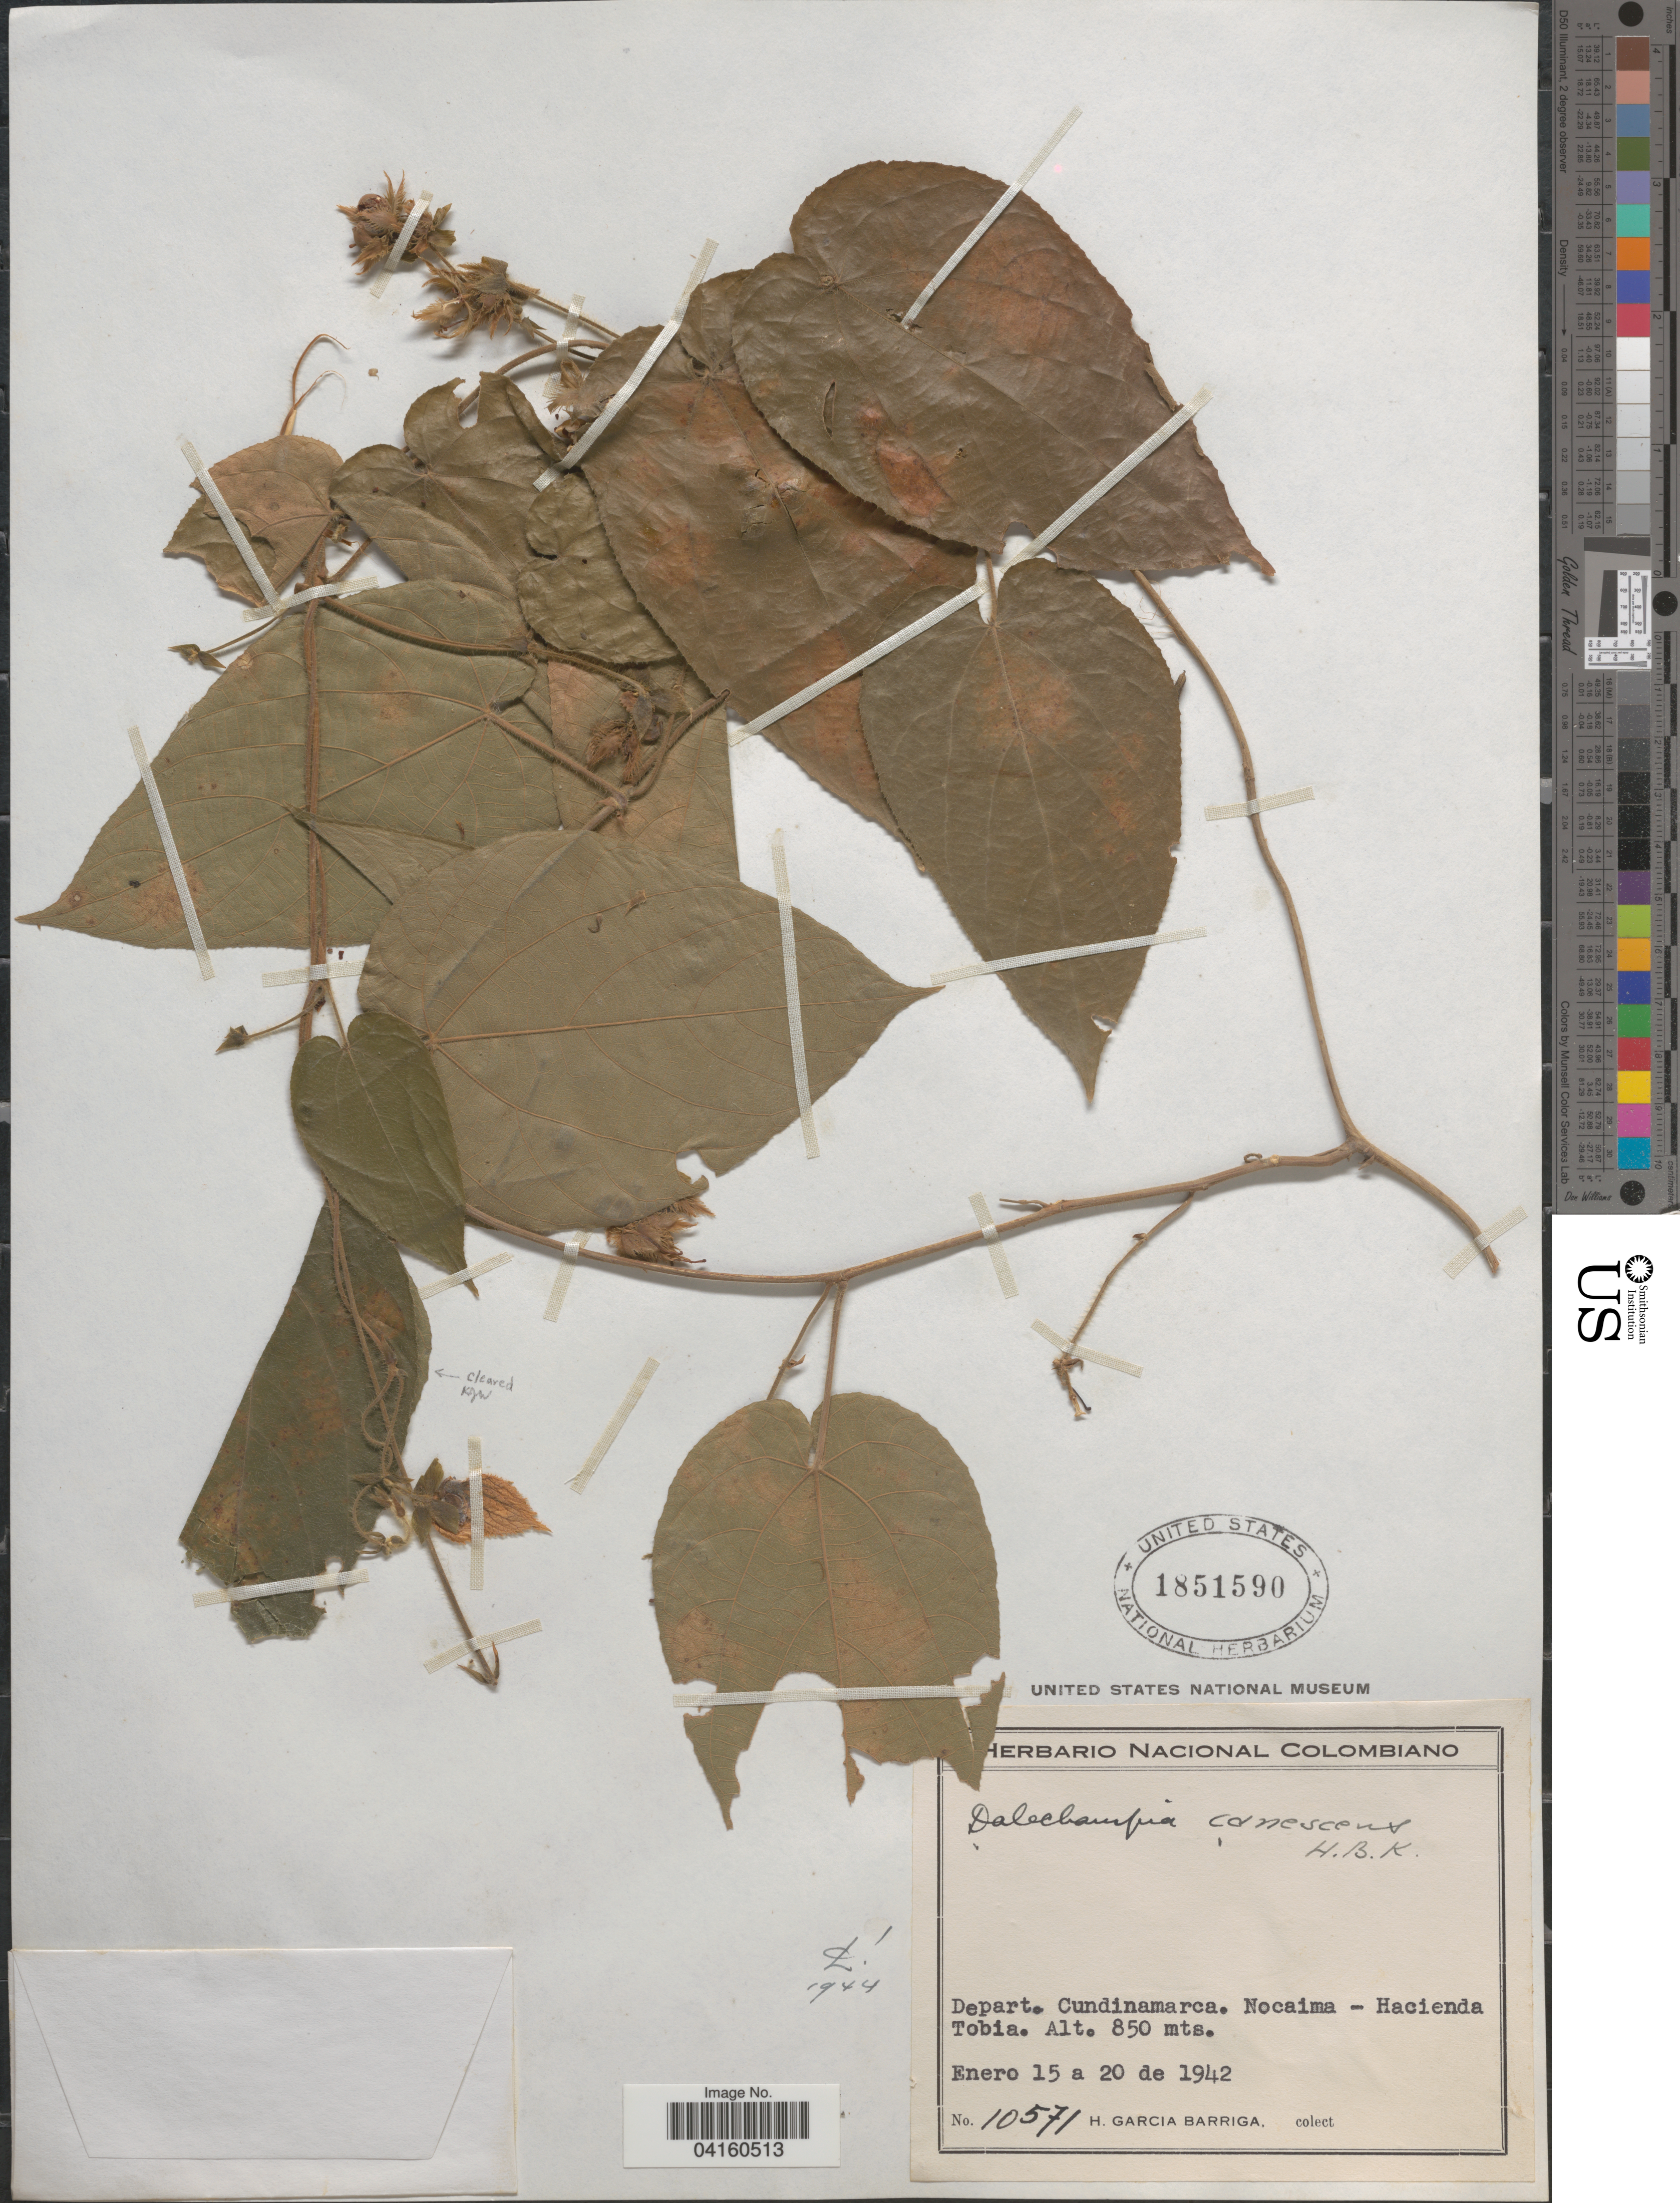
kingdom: Plantae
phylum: Tracheophyta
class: Magnoliopsida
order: Malpighiales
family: Euphorbiaceae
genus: Dalechampia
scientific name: Dalechampia canescens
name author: Kunth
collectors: H. García Barriga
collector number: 10571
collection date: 1942-01-15/1942-01-20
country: Colombia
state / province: Cundinamarca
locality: Depart. Cundinamarca. Nocaima - Hacienda Tobia.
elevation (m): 850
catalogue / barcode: US 1851590